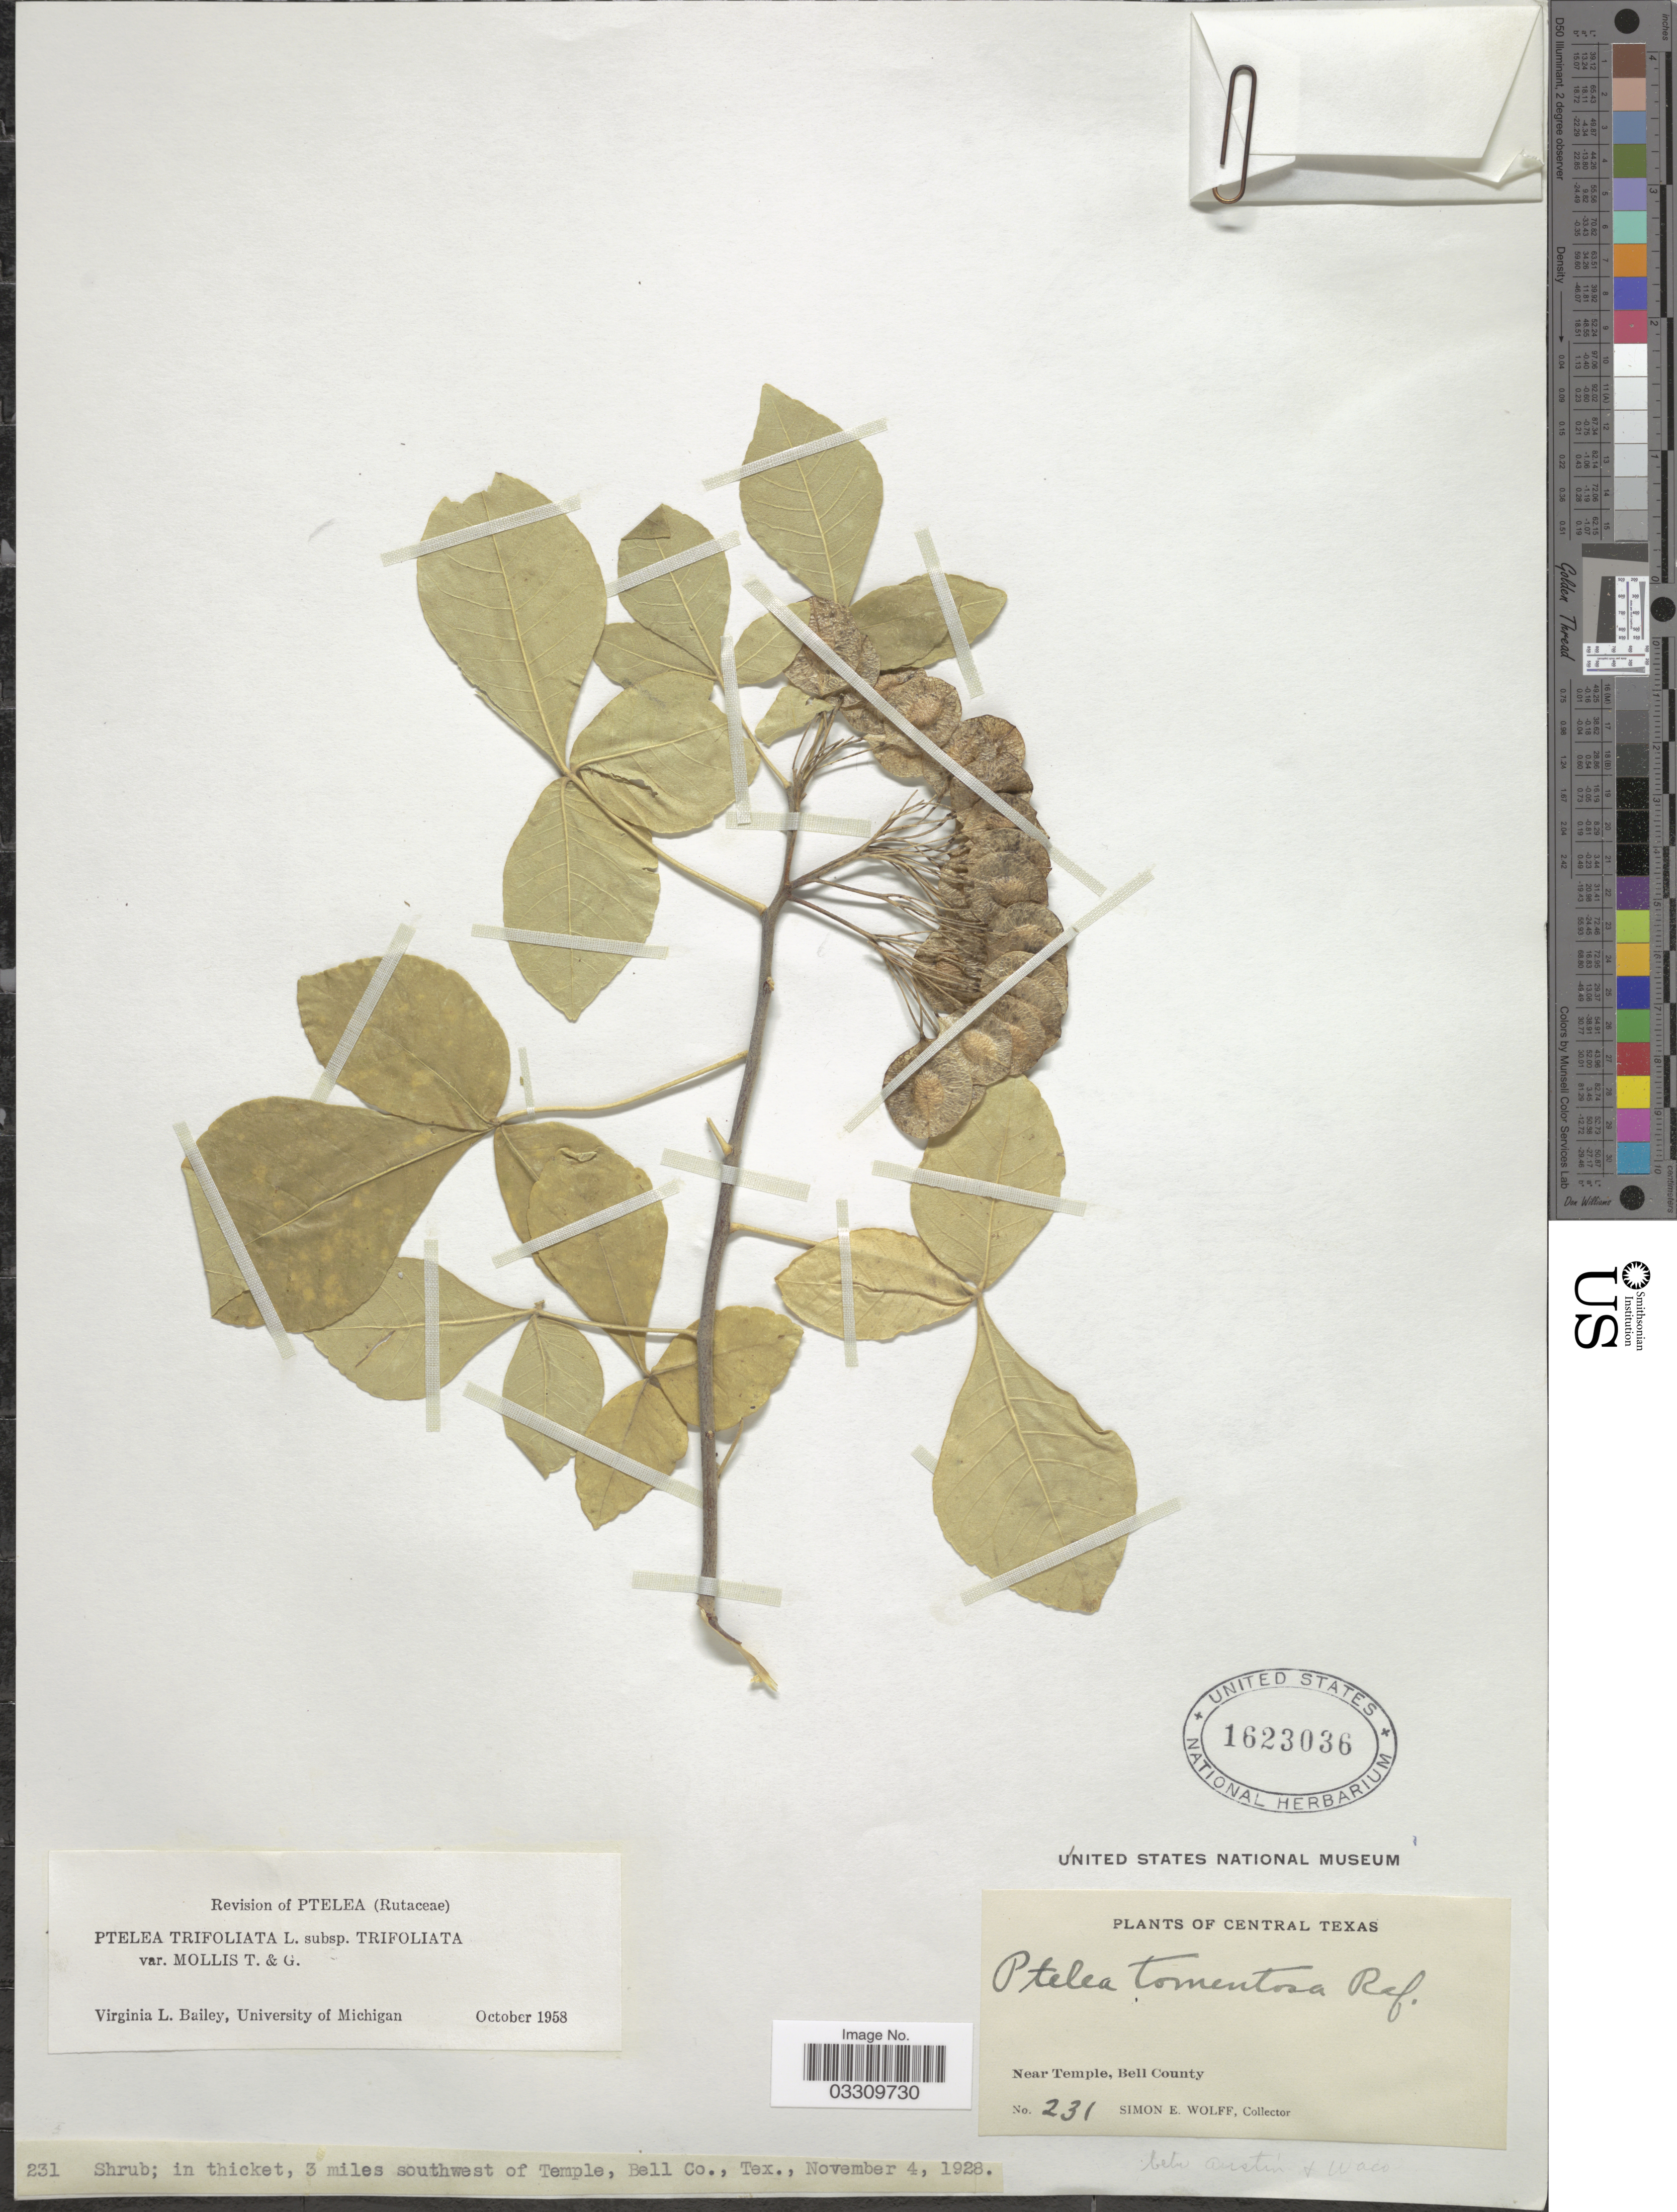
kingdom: Plantae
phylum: Tracheophyta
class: Magnoliopsida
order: Sapindales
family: Rutaceae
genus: Ptelea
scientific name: Ptelea trifoliata var. mollis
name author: Torr. & A. Gray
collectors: S. E. Wolff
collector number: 231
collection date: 1928-11-04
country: United States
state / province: Texas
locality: Central Texas, Near Temple, Bell County, 3 miles southwest of Temple, Bell Co.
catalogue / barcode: US 1623036